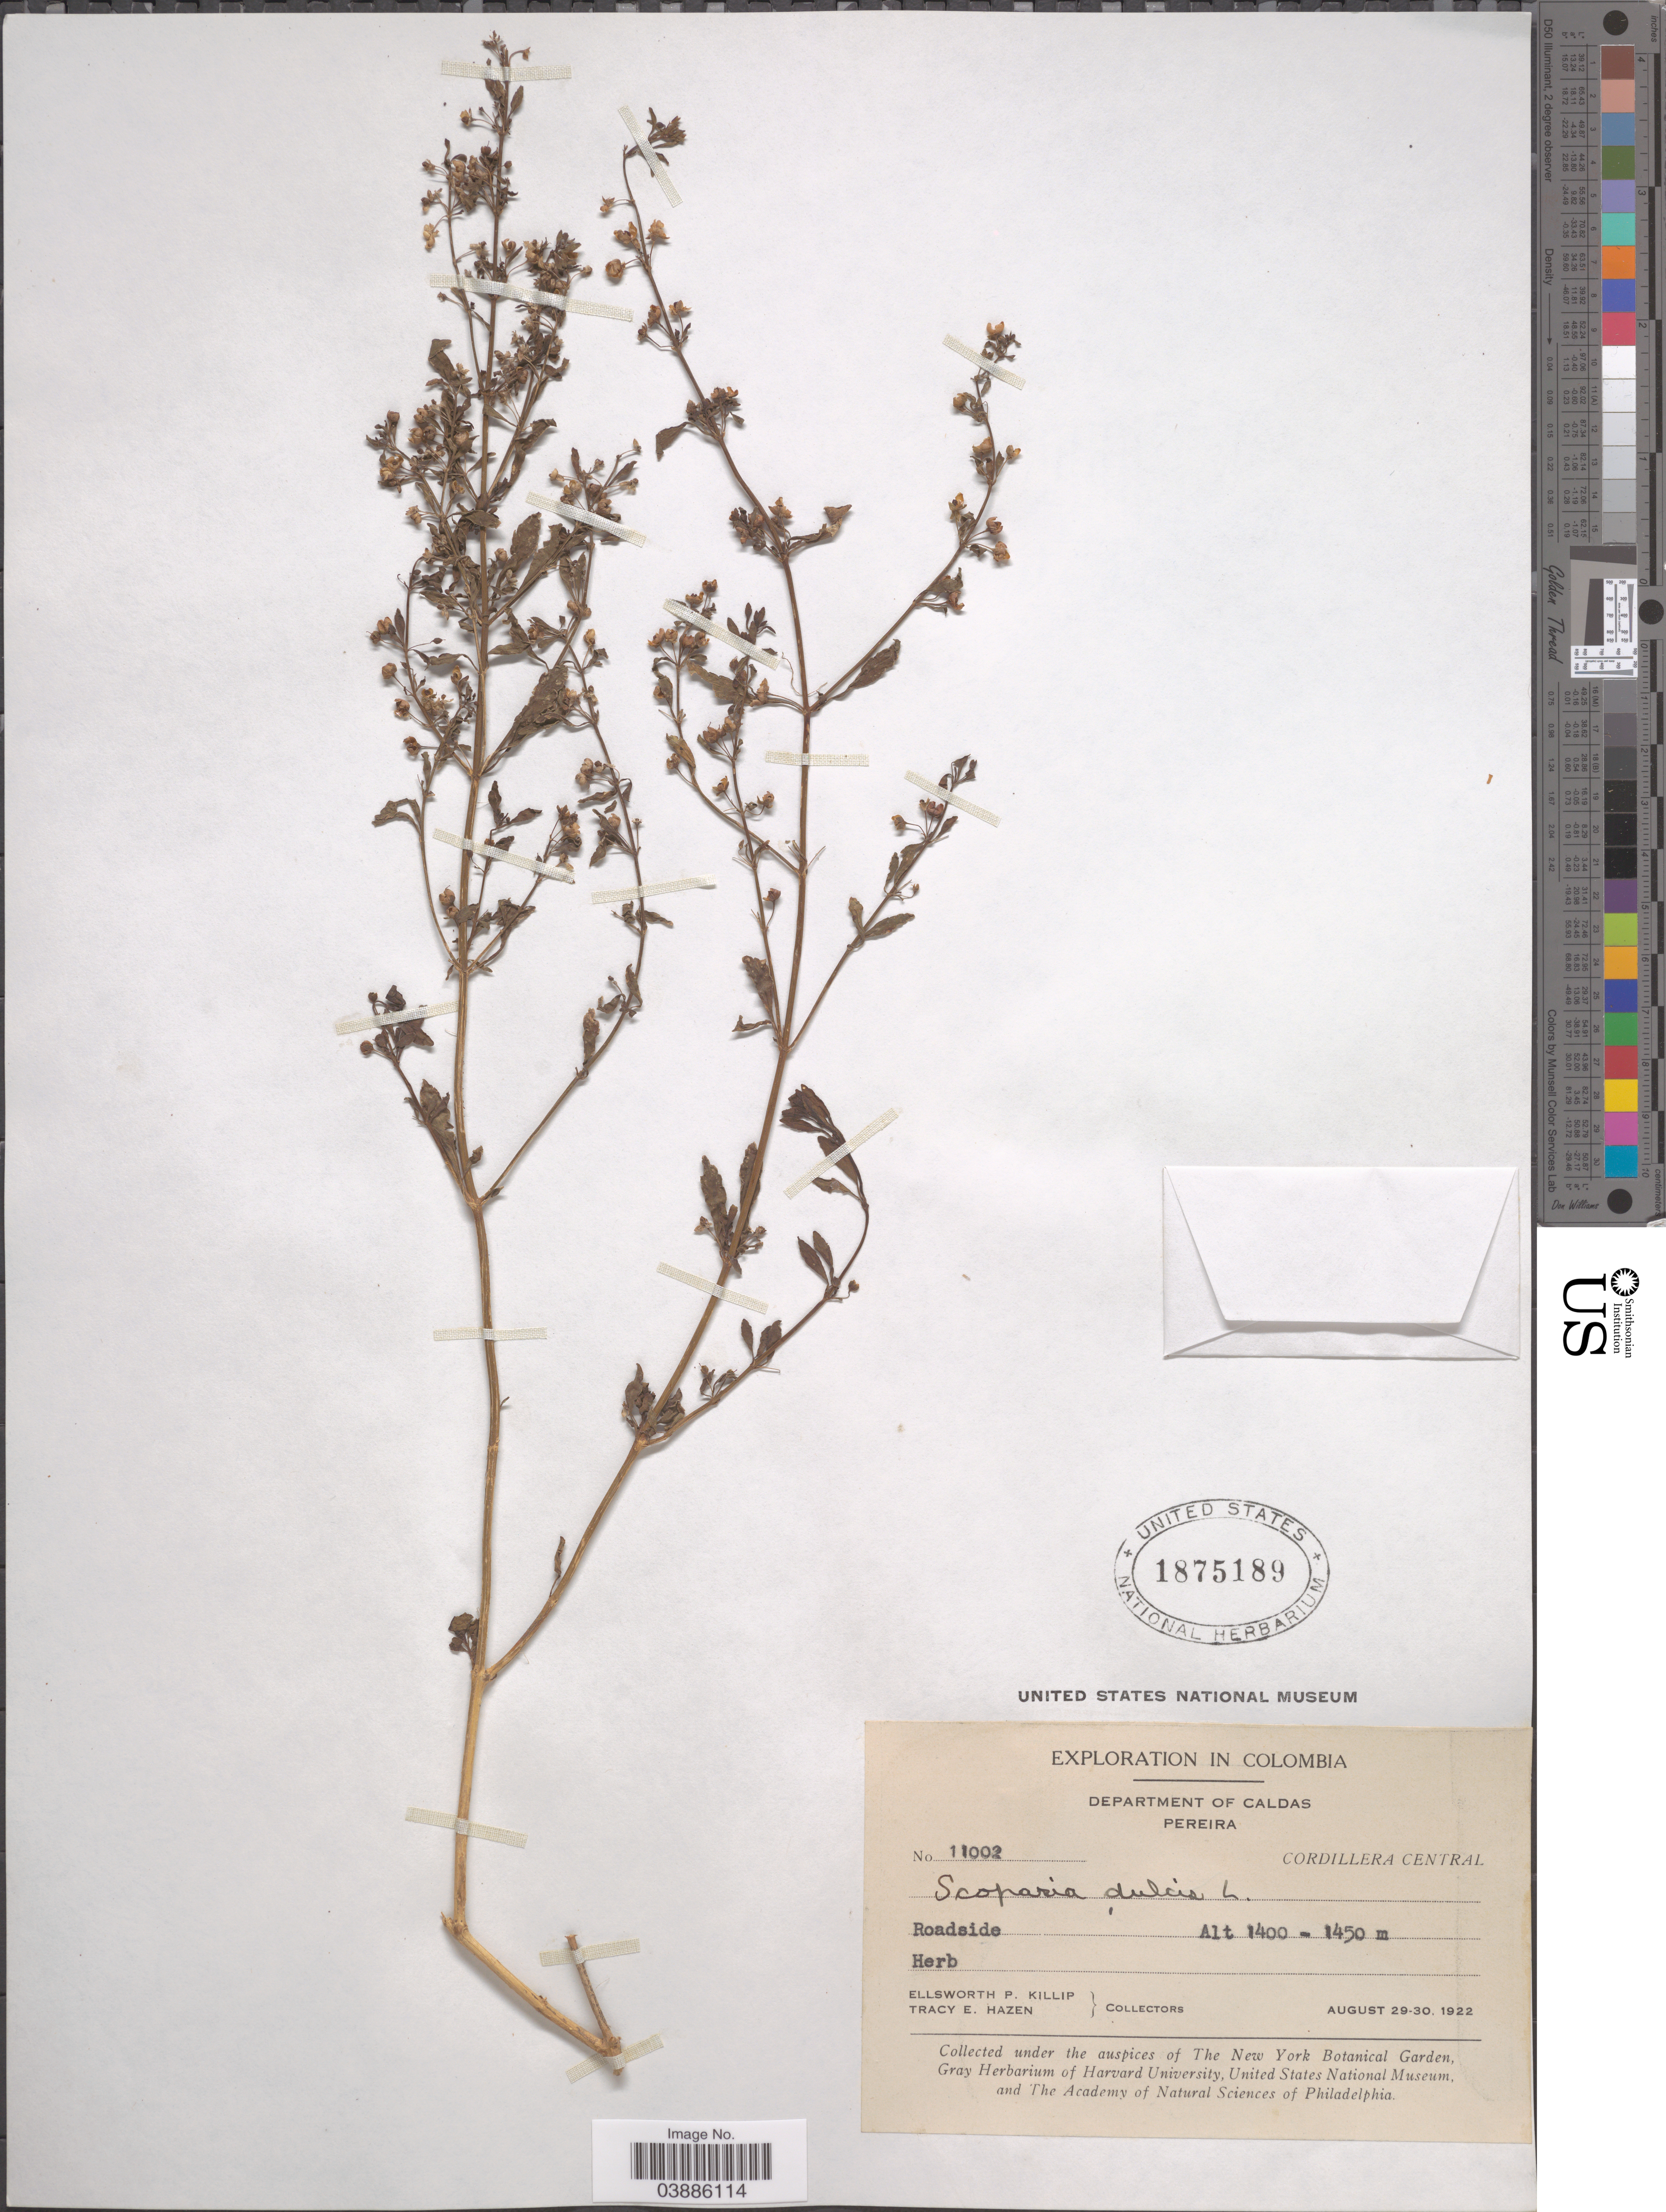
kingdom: Plantae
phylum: Tracheophyta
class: Magnoliopsida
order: Lamiales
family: Plantaginaceae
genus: Scoparia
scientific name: Scoparia dulcis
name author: L.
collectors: E. P. Killip & T. E. Hazen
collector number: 11002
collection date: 1922-08-29/1922-08-30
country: Colombia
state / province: Caldas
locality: Department of Caldas. Pereira. Cordillera Central.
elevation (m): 1400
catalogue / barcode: US 1875189